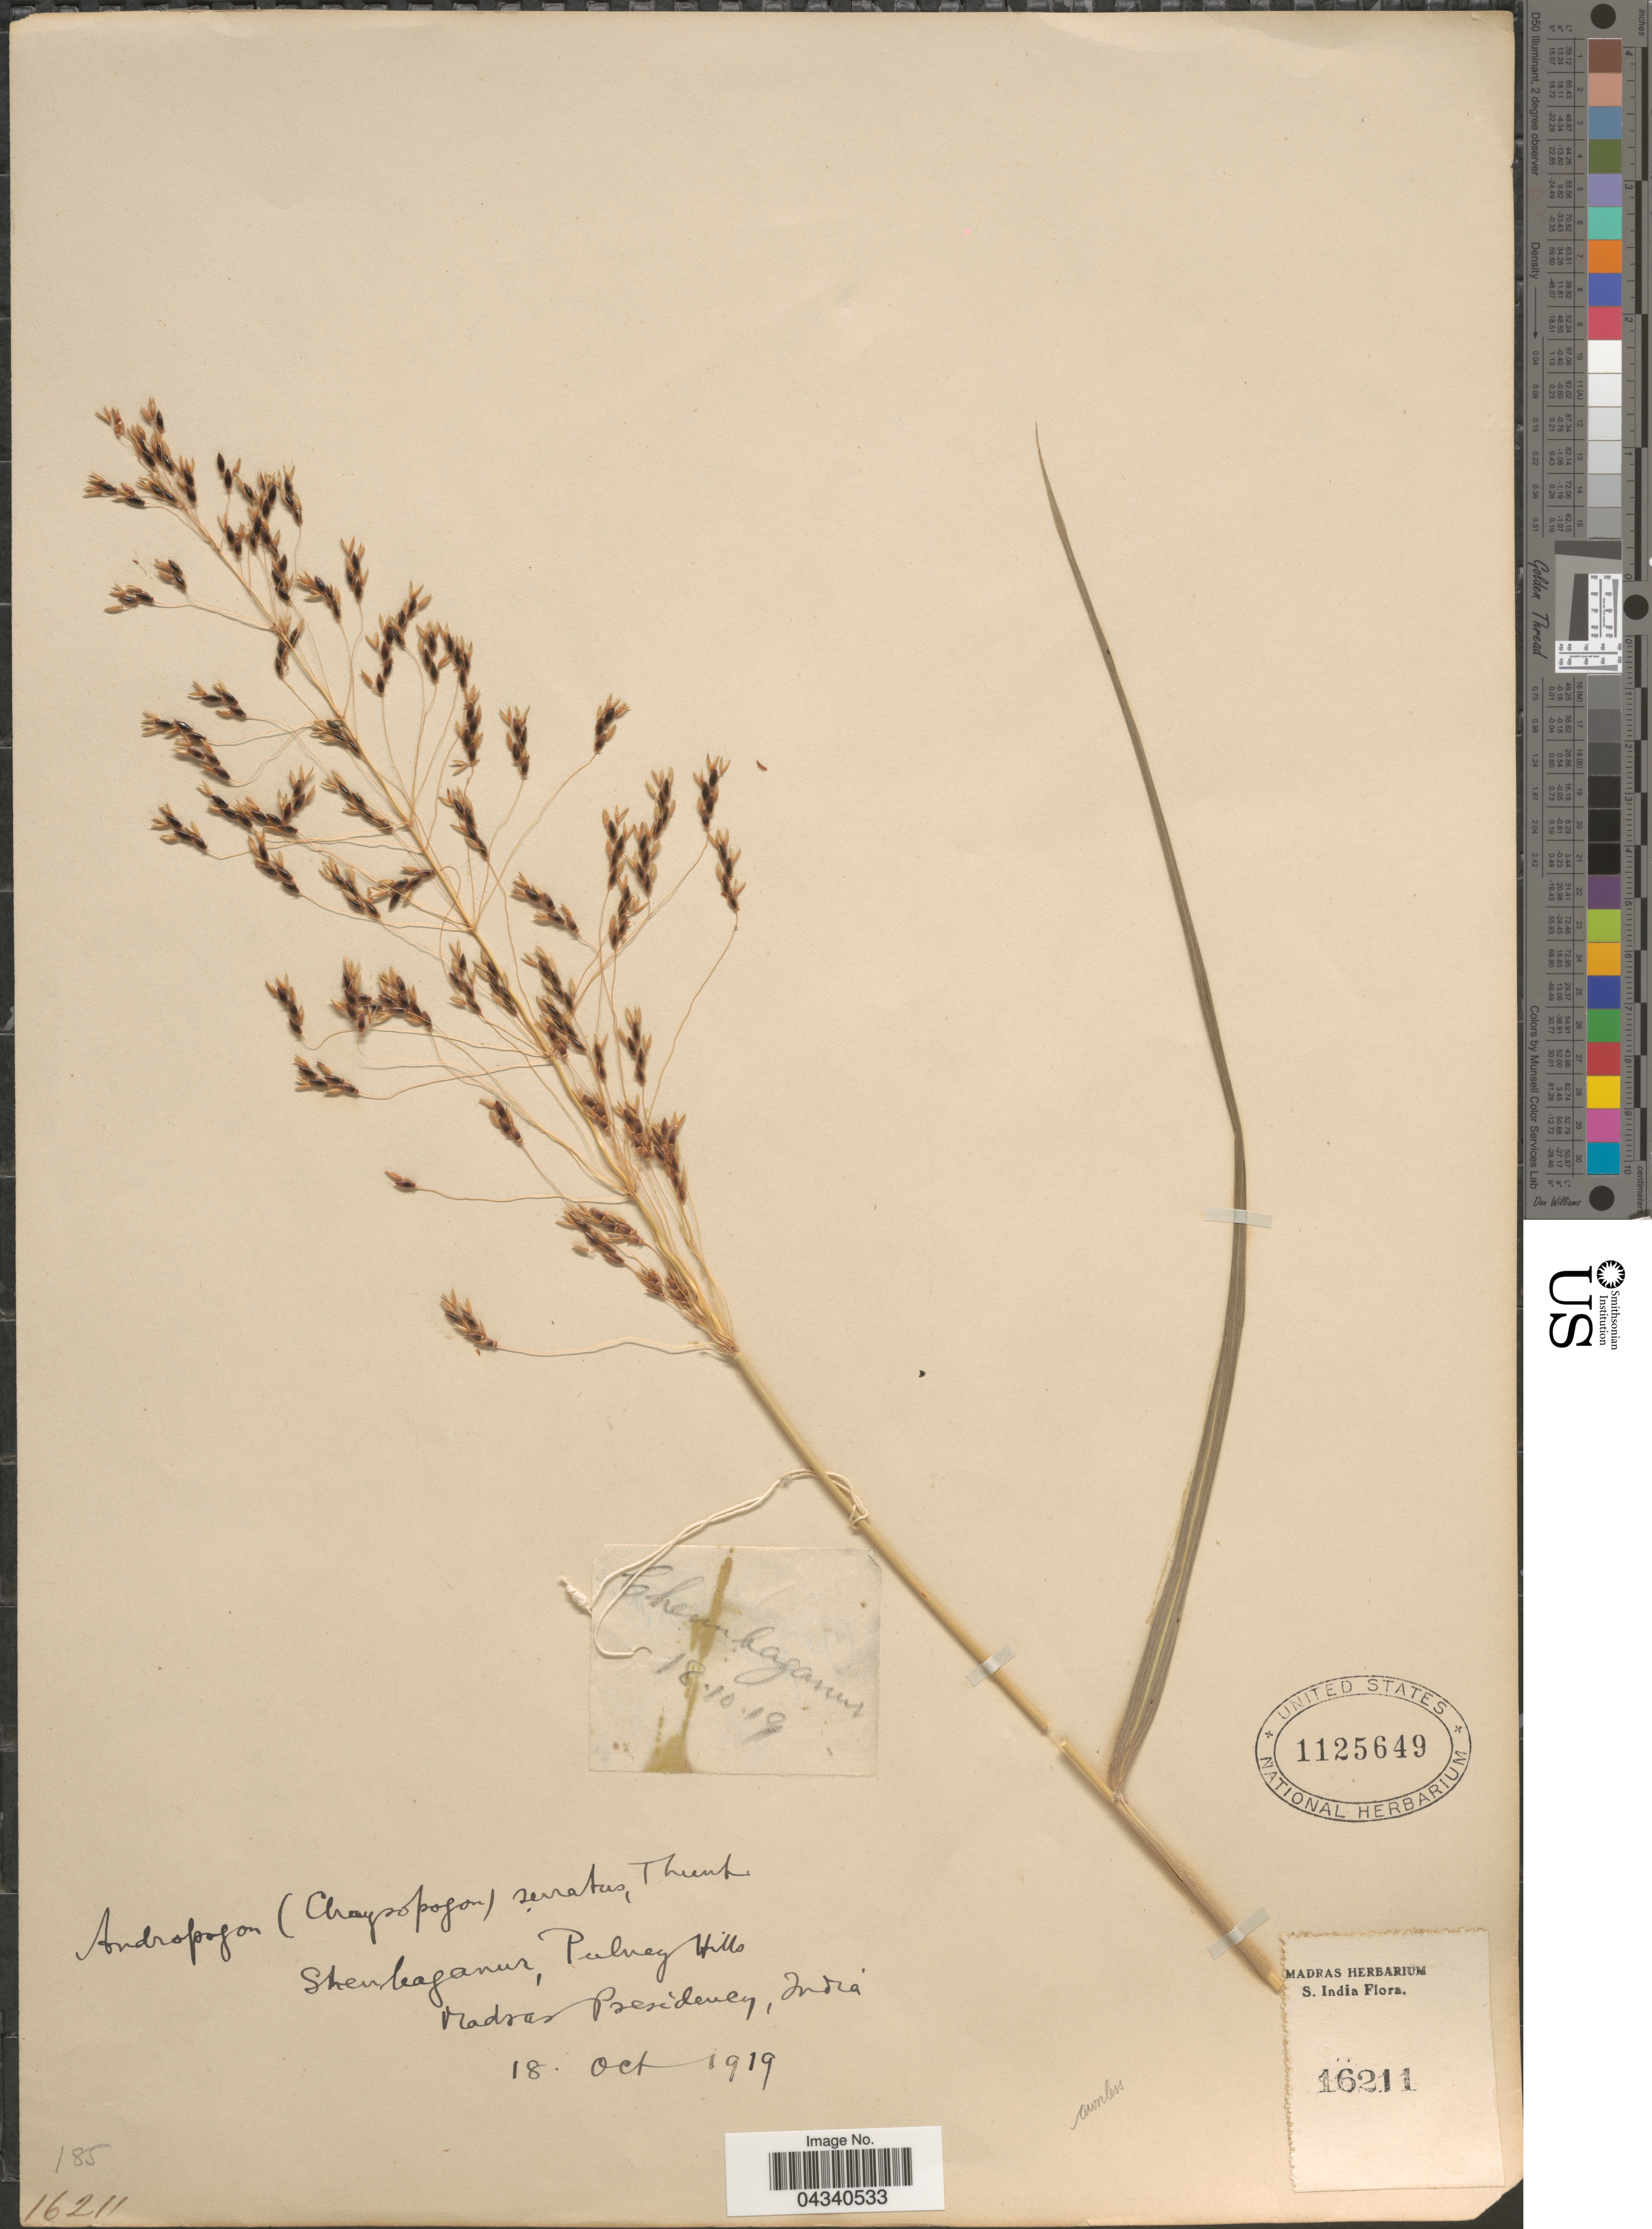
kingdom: Plantae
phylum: Tracheophyta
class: Liliopsida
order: Poales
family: Poaceae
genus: Sorghum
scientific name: Sorghum nitidum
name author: (Vahl) Pers.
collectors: Ex herb. Madras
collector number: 16211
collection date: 1919-10-18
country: India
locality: Shenbaganur, Pulney Hills. Madras Presidency. S. India.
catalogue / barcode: US 1125649